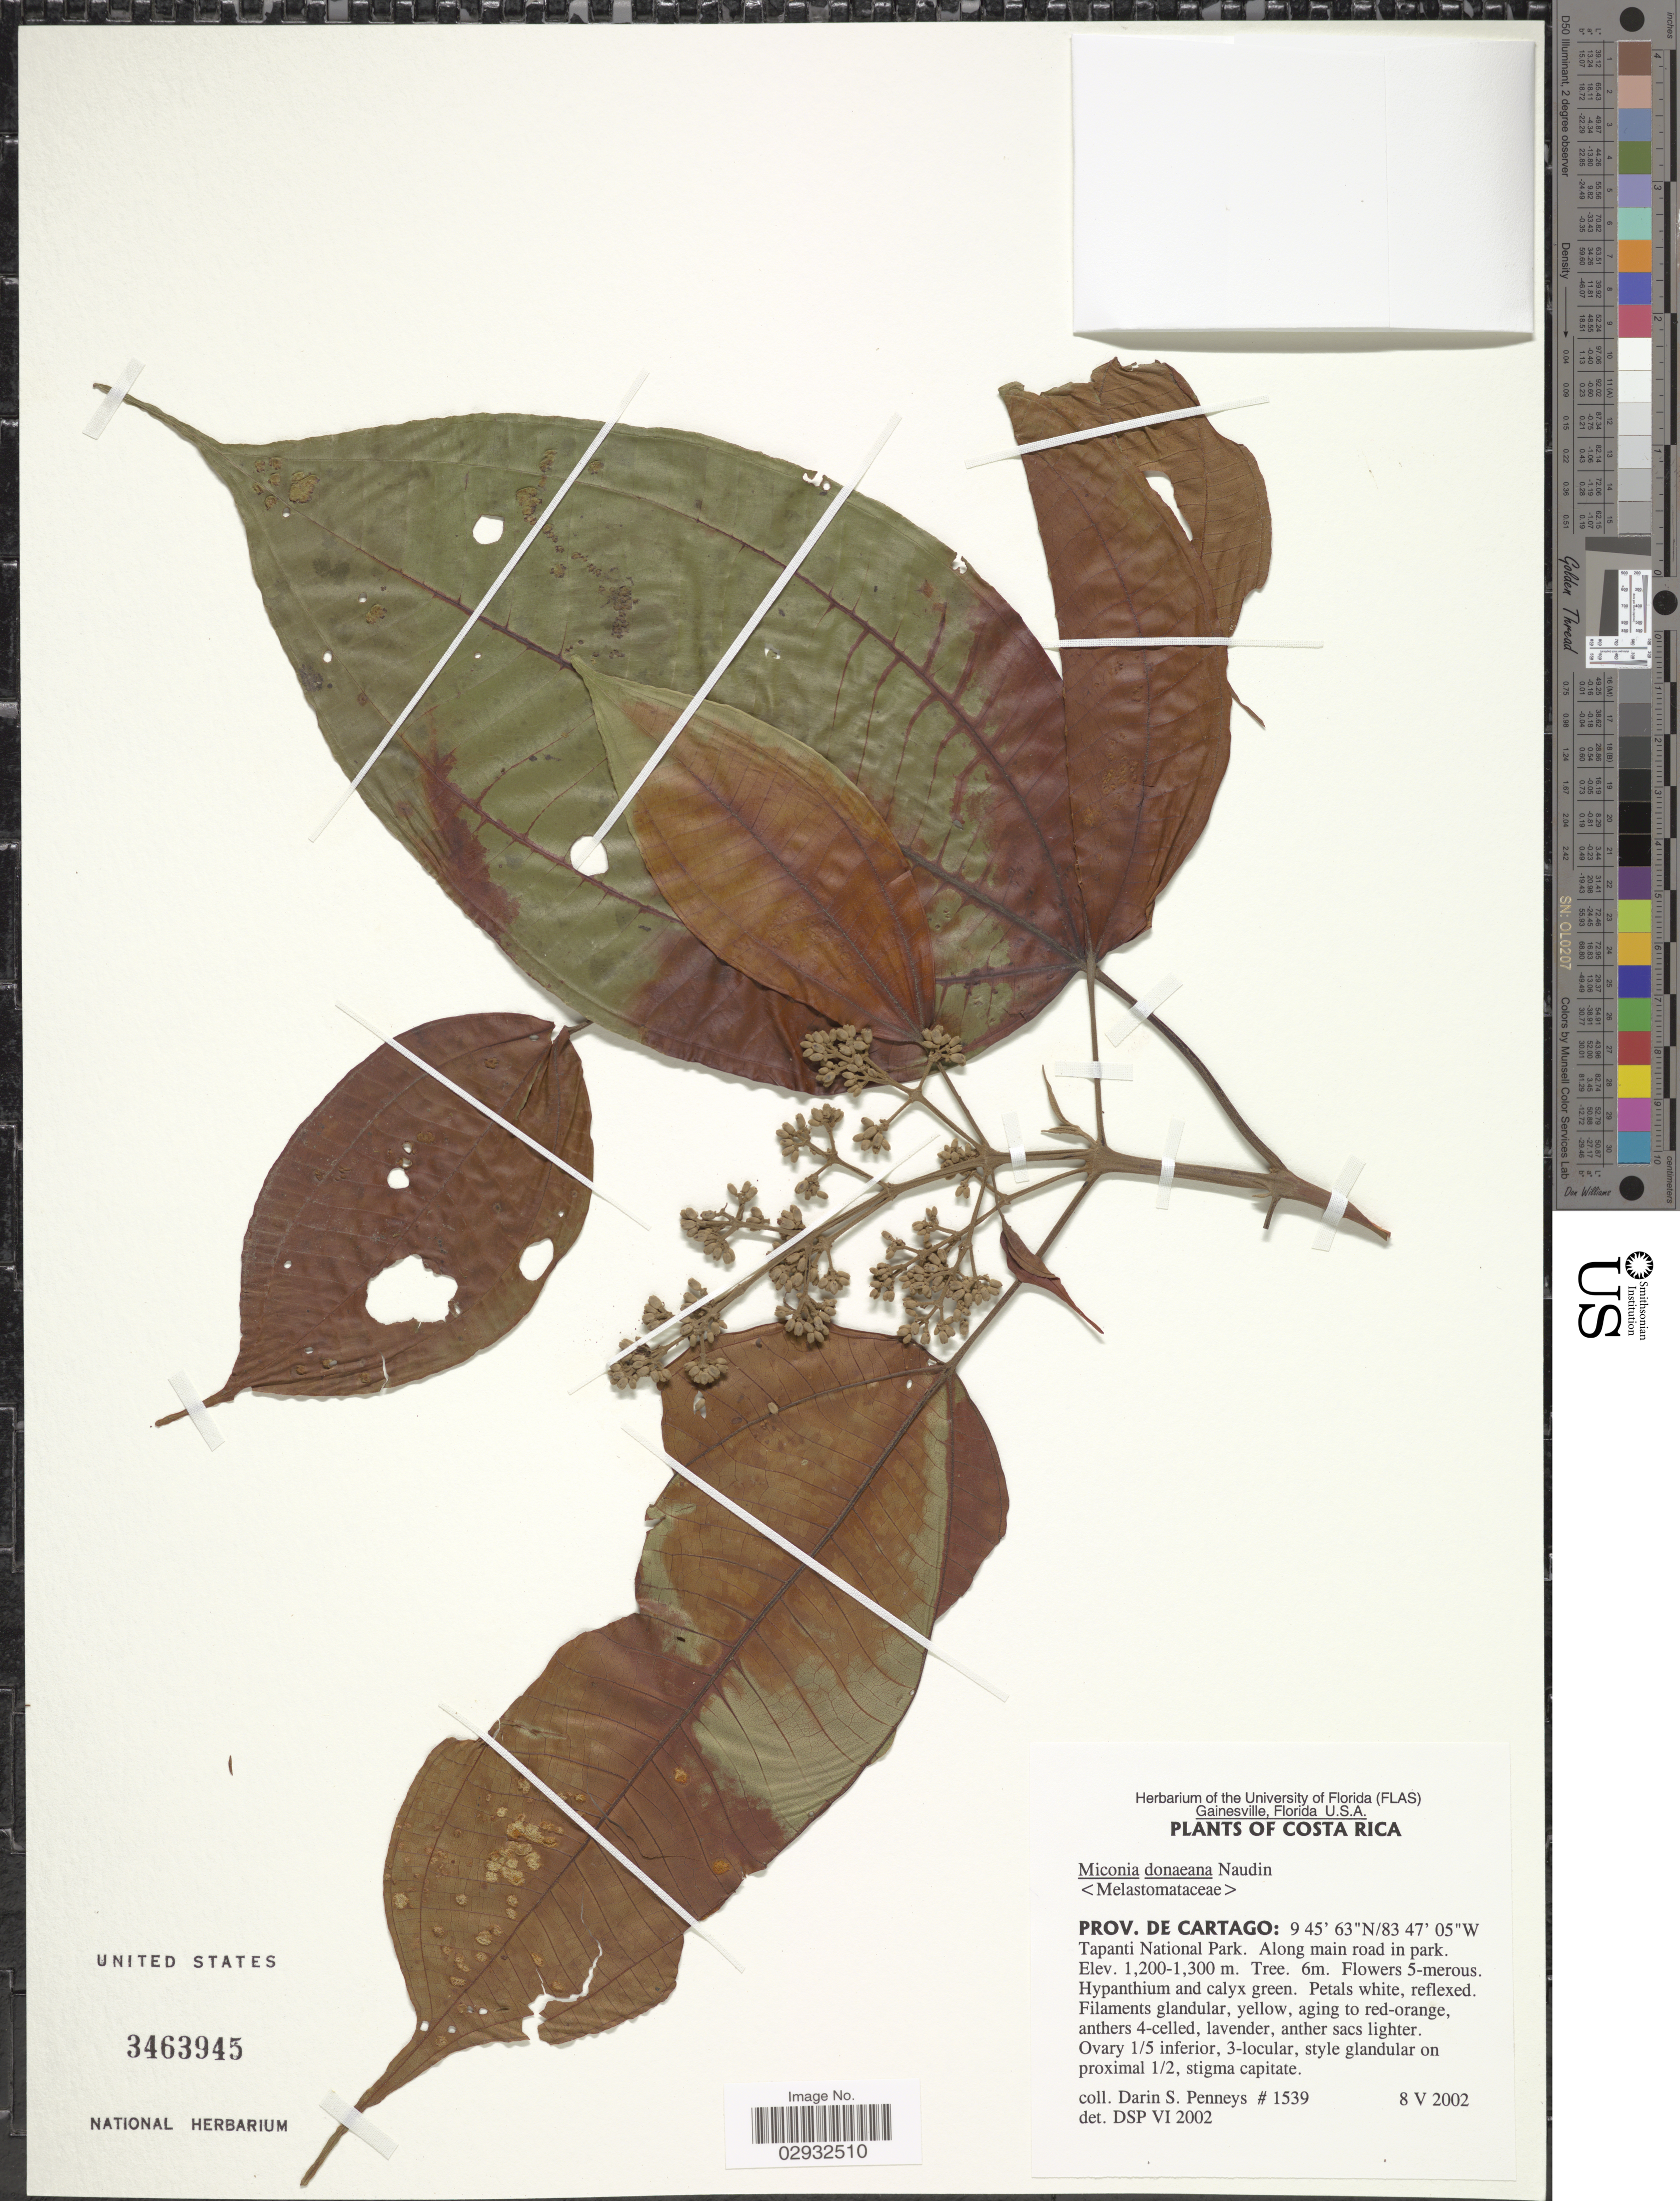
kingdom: Plantae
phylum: Tracheophyta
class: Magnoliopsida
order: Myrtales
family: Melastomataceae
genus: Miconia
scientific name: Miconia donaeana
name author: Naudin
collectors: D. S. Penneys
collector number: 1539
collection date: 2002-05-08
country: Costa Rica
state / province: Cartago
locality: Tapanti National Park. Along main road in park.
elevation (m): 1200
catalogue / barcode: US 3463945